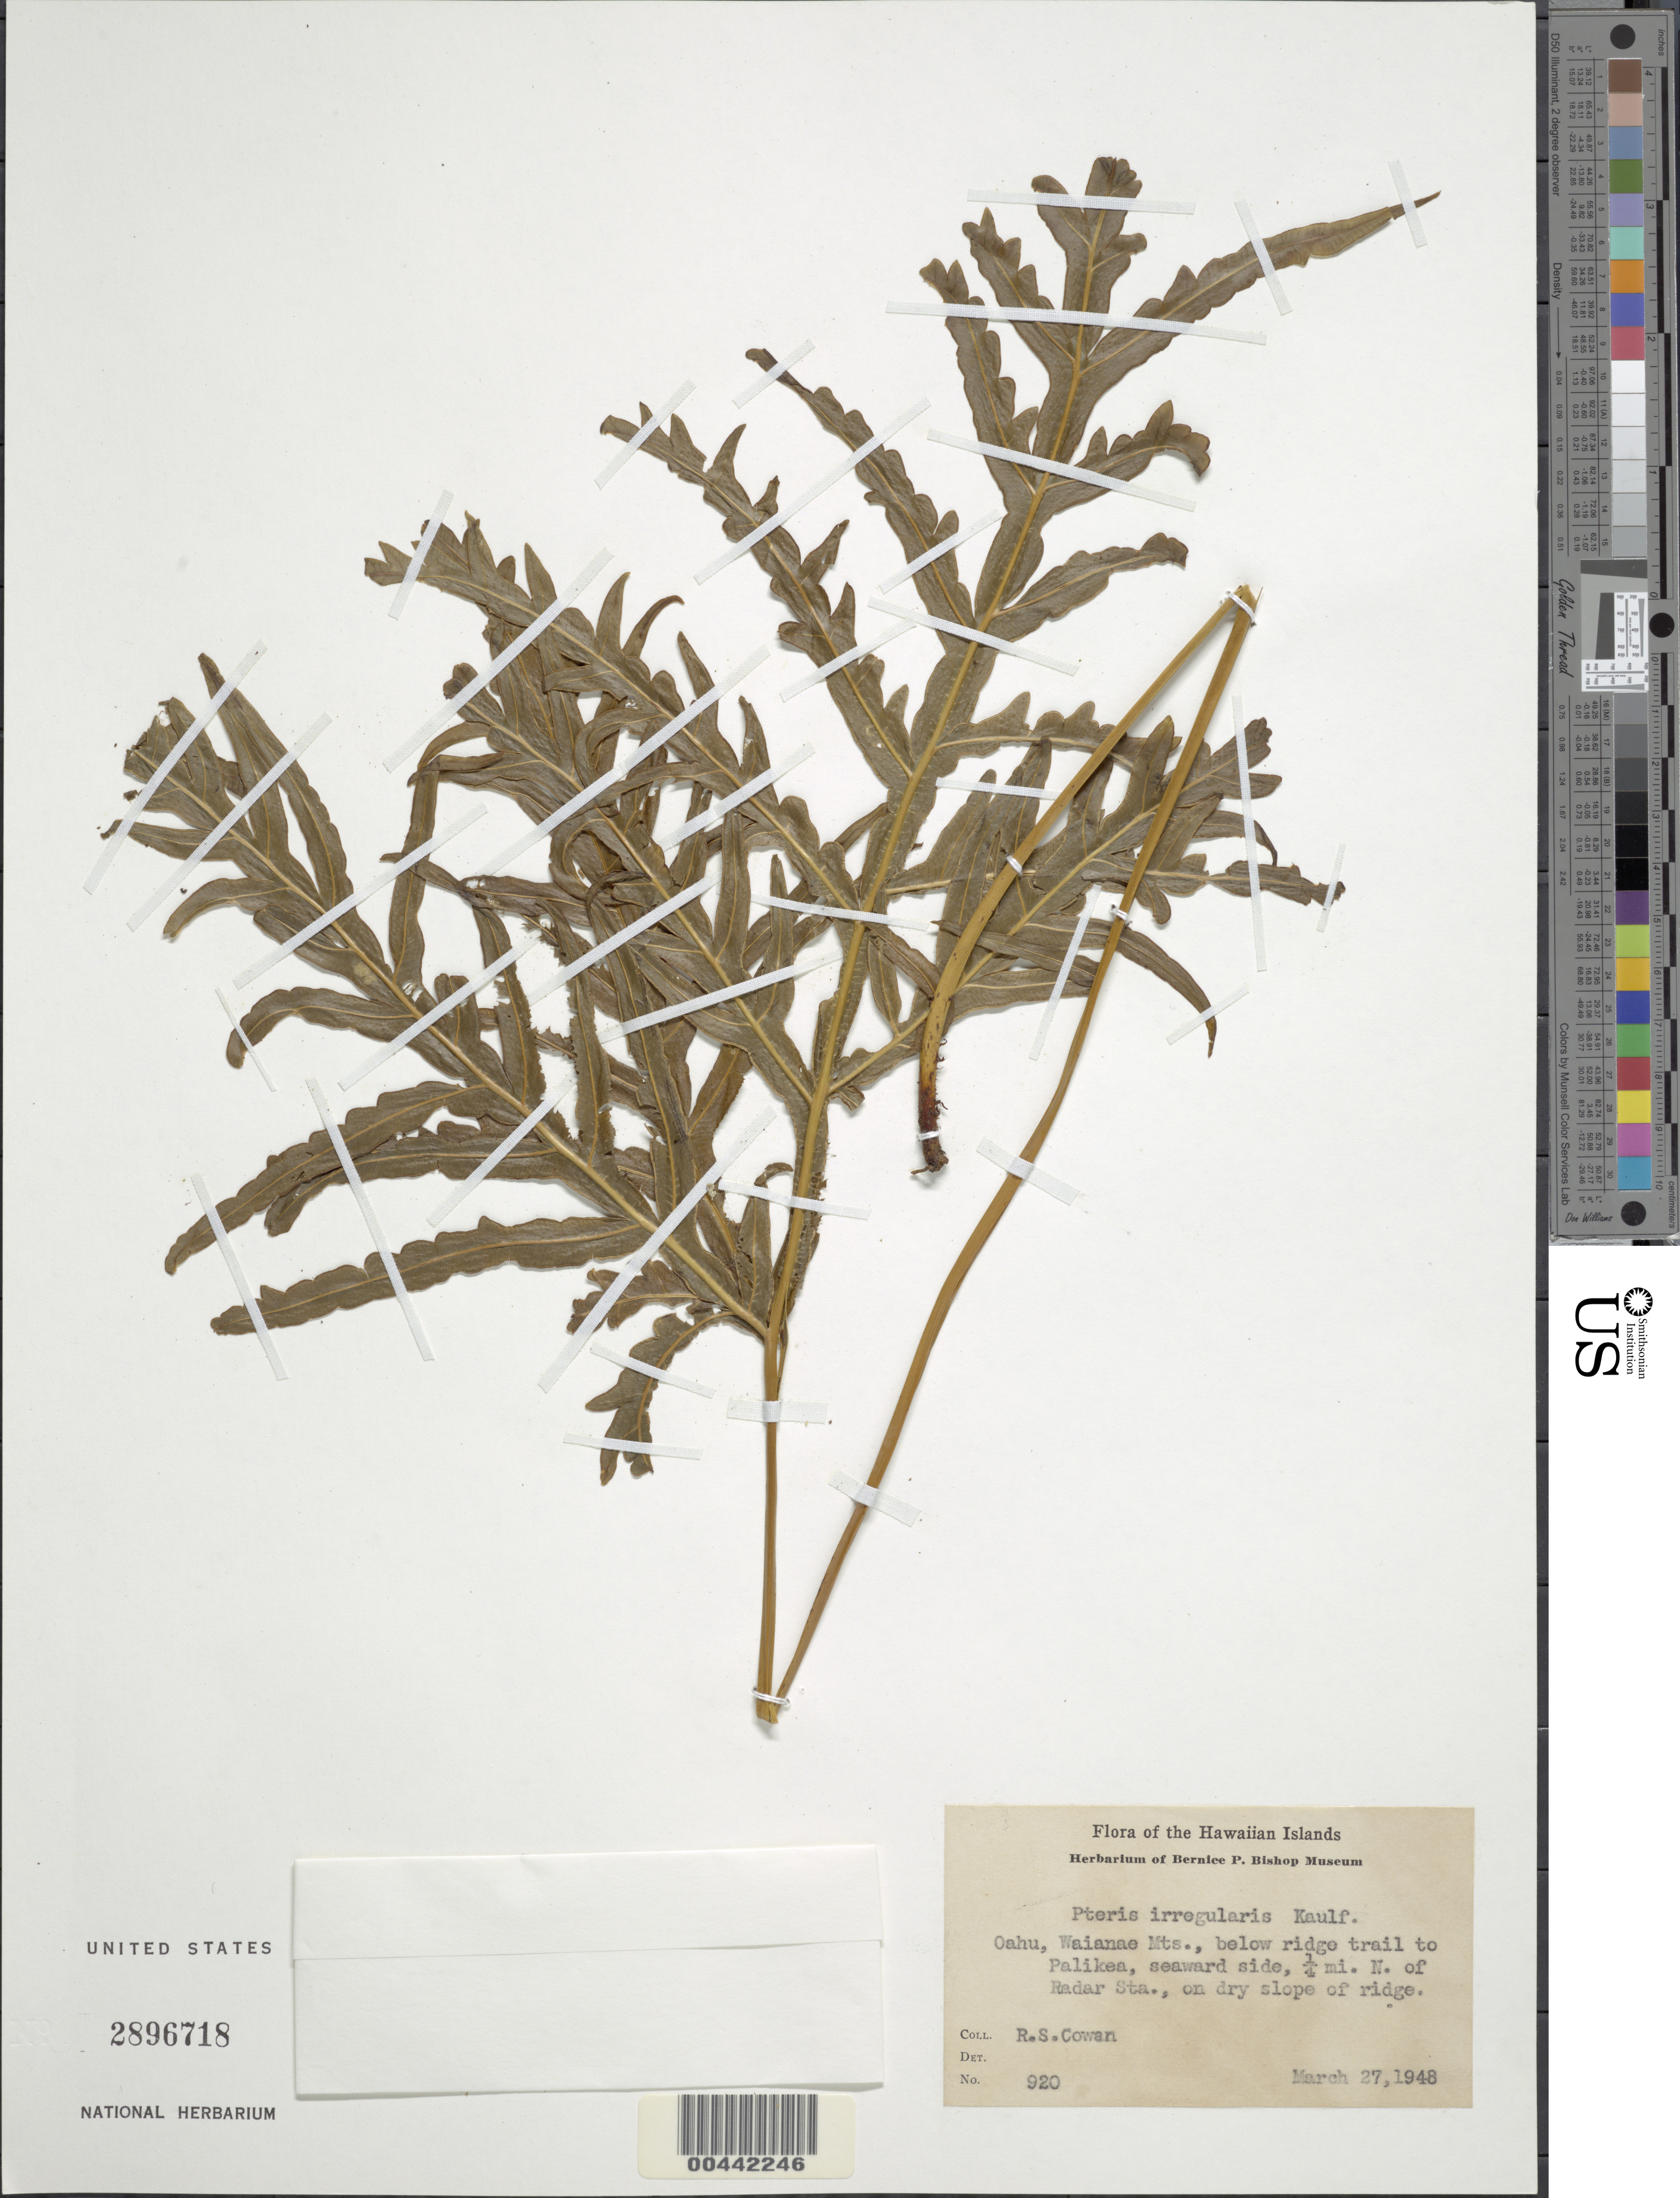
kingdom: Plantae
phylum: Tracheophyta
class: Polypodiopsida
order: Polypodiales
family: Pteridaceae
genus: Pteris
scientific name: Pteris irregularis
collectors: R. S. Cowan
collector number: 920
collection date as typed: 27 Mar 1948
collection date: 1948-03-27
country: United States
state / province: Hawaii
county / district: Honolulu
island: Oahu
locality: Waianae Mts., below ridge trail to Palikea, seaward side, 0.25 mi N of Radar Station.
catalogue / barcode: US 2896718